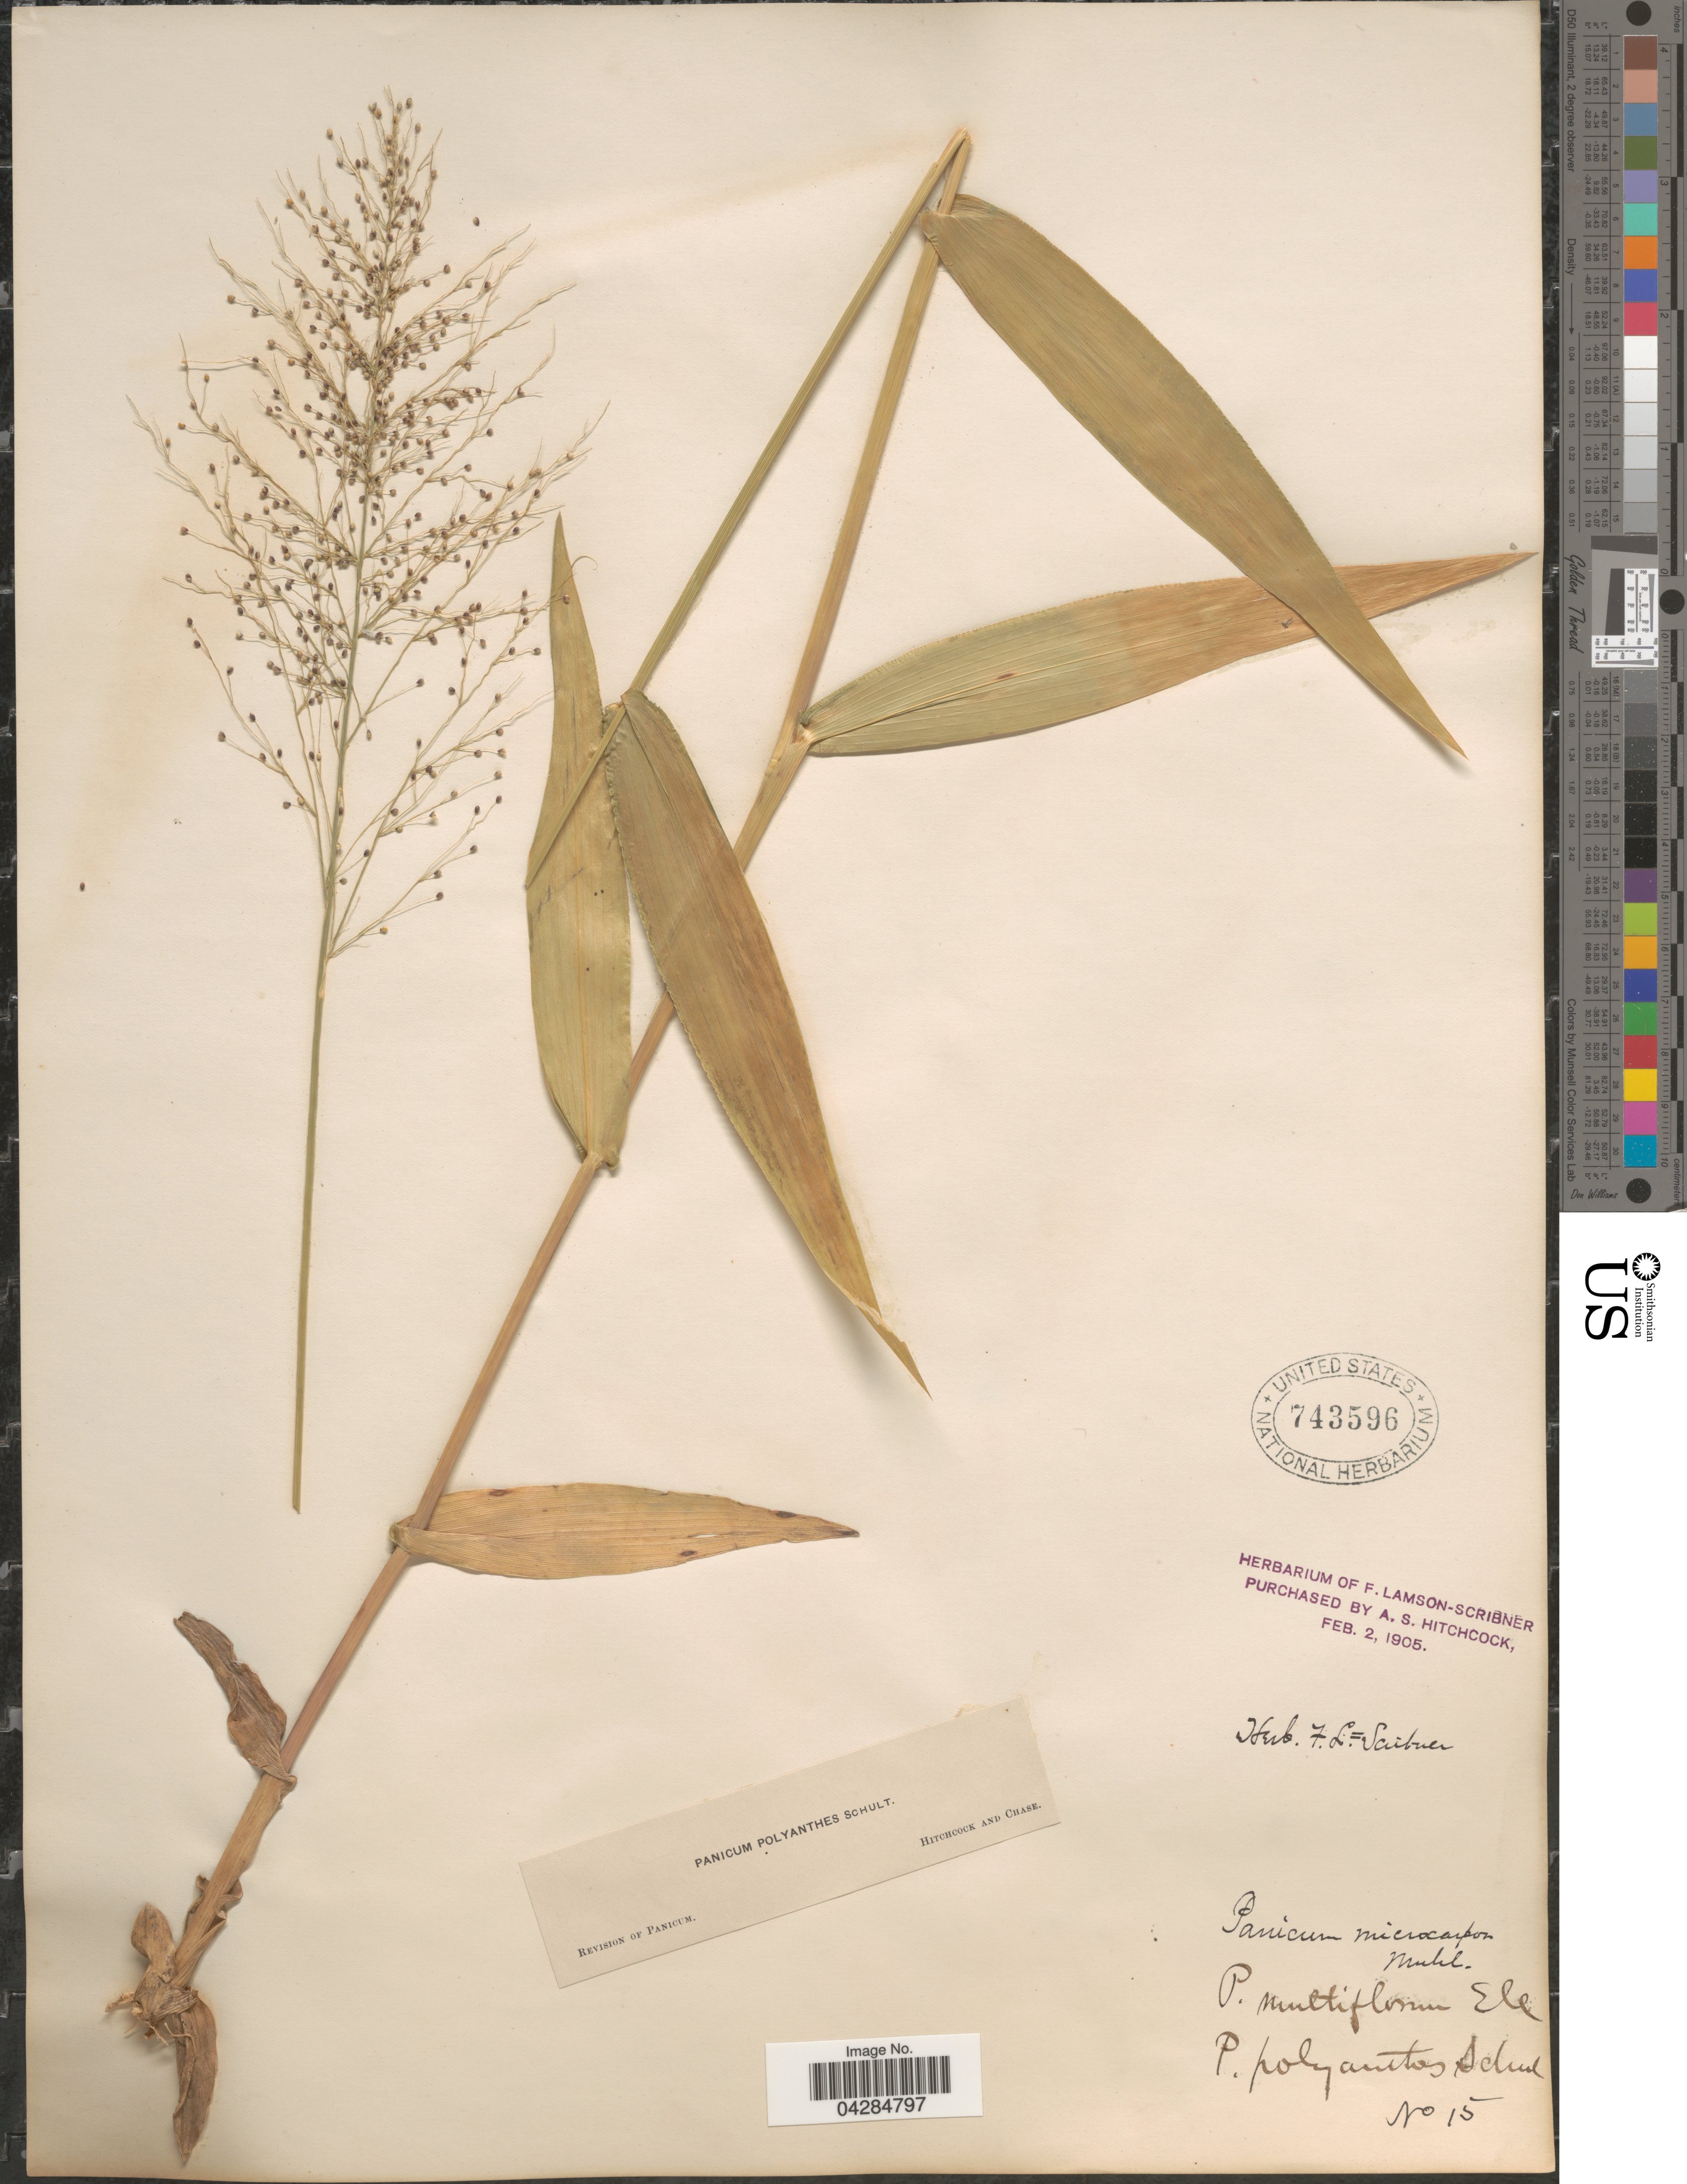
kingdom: Plantae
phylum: Tracheophyta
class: Liliopsida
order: Poales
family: Poaceae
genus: Dichanthelium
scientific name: Dichanthelium polyanthes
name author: (Schult.) Mohlenbr.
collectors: ex herb. F. Lamson Scribner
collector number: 15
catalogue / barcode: US 743596